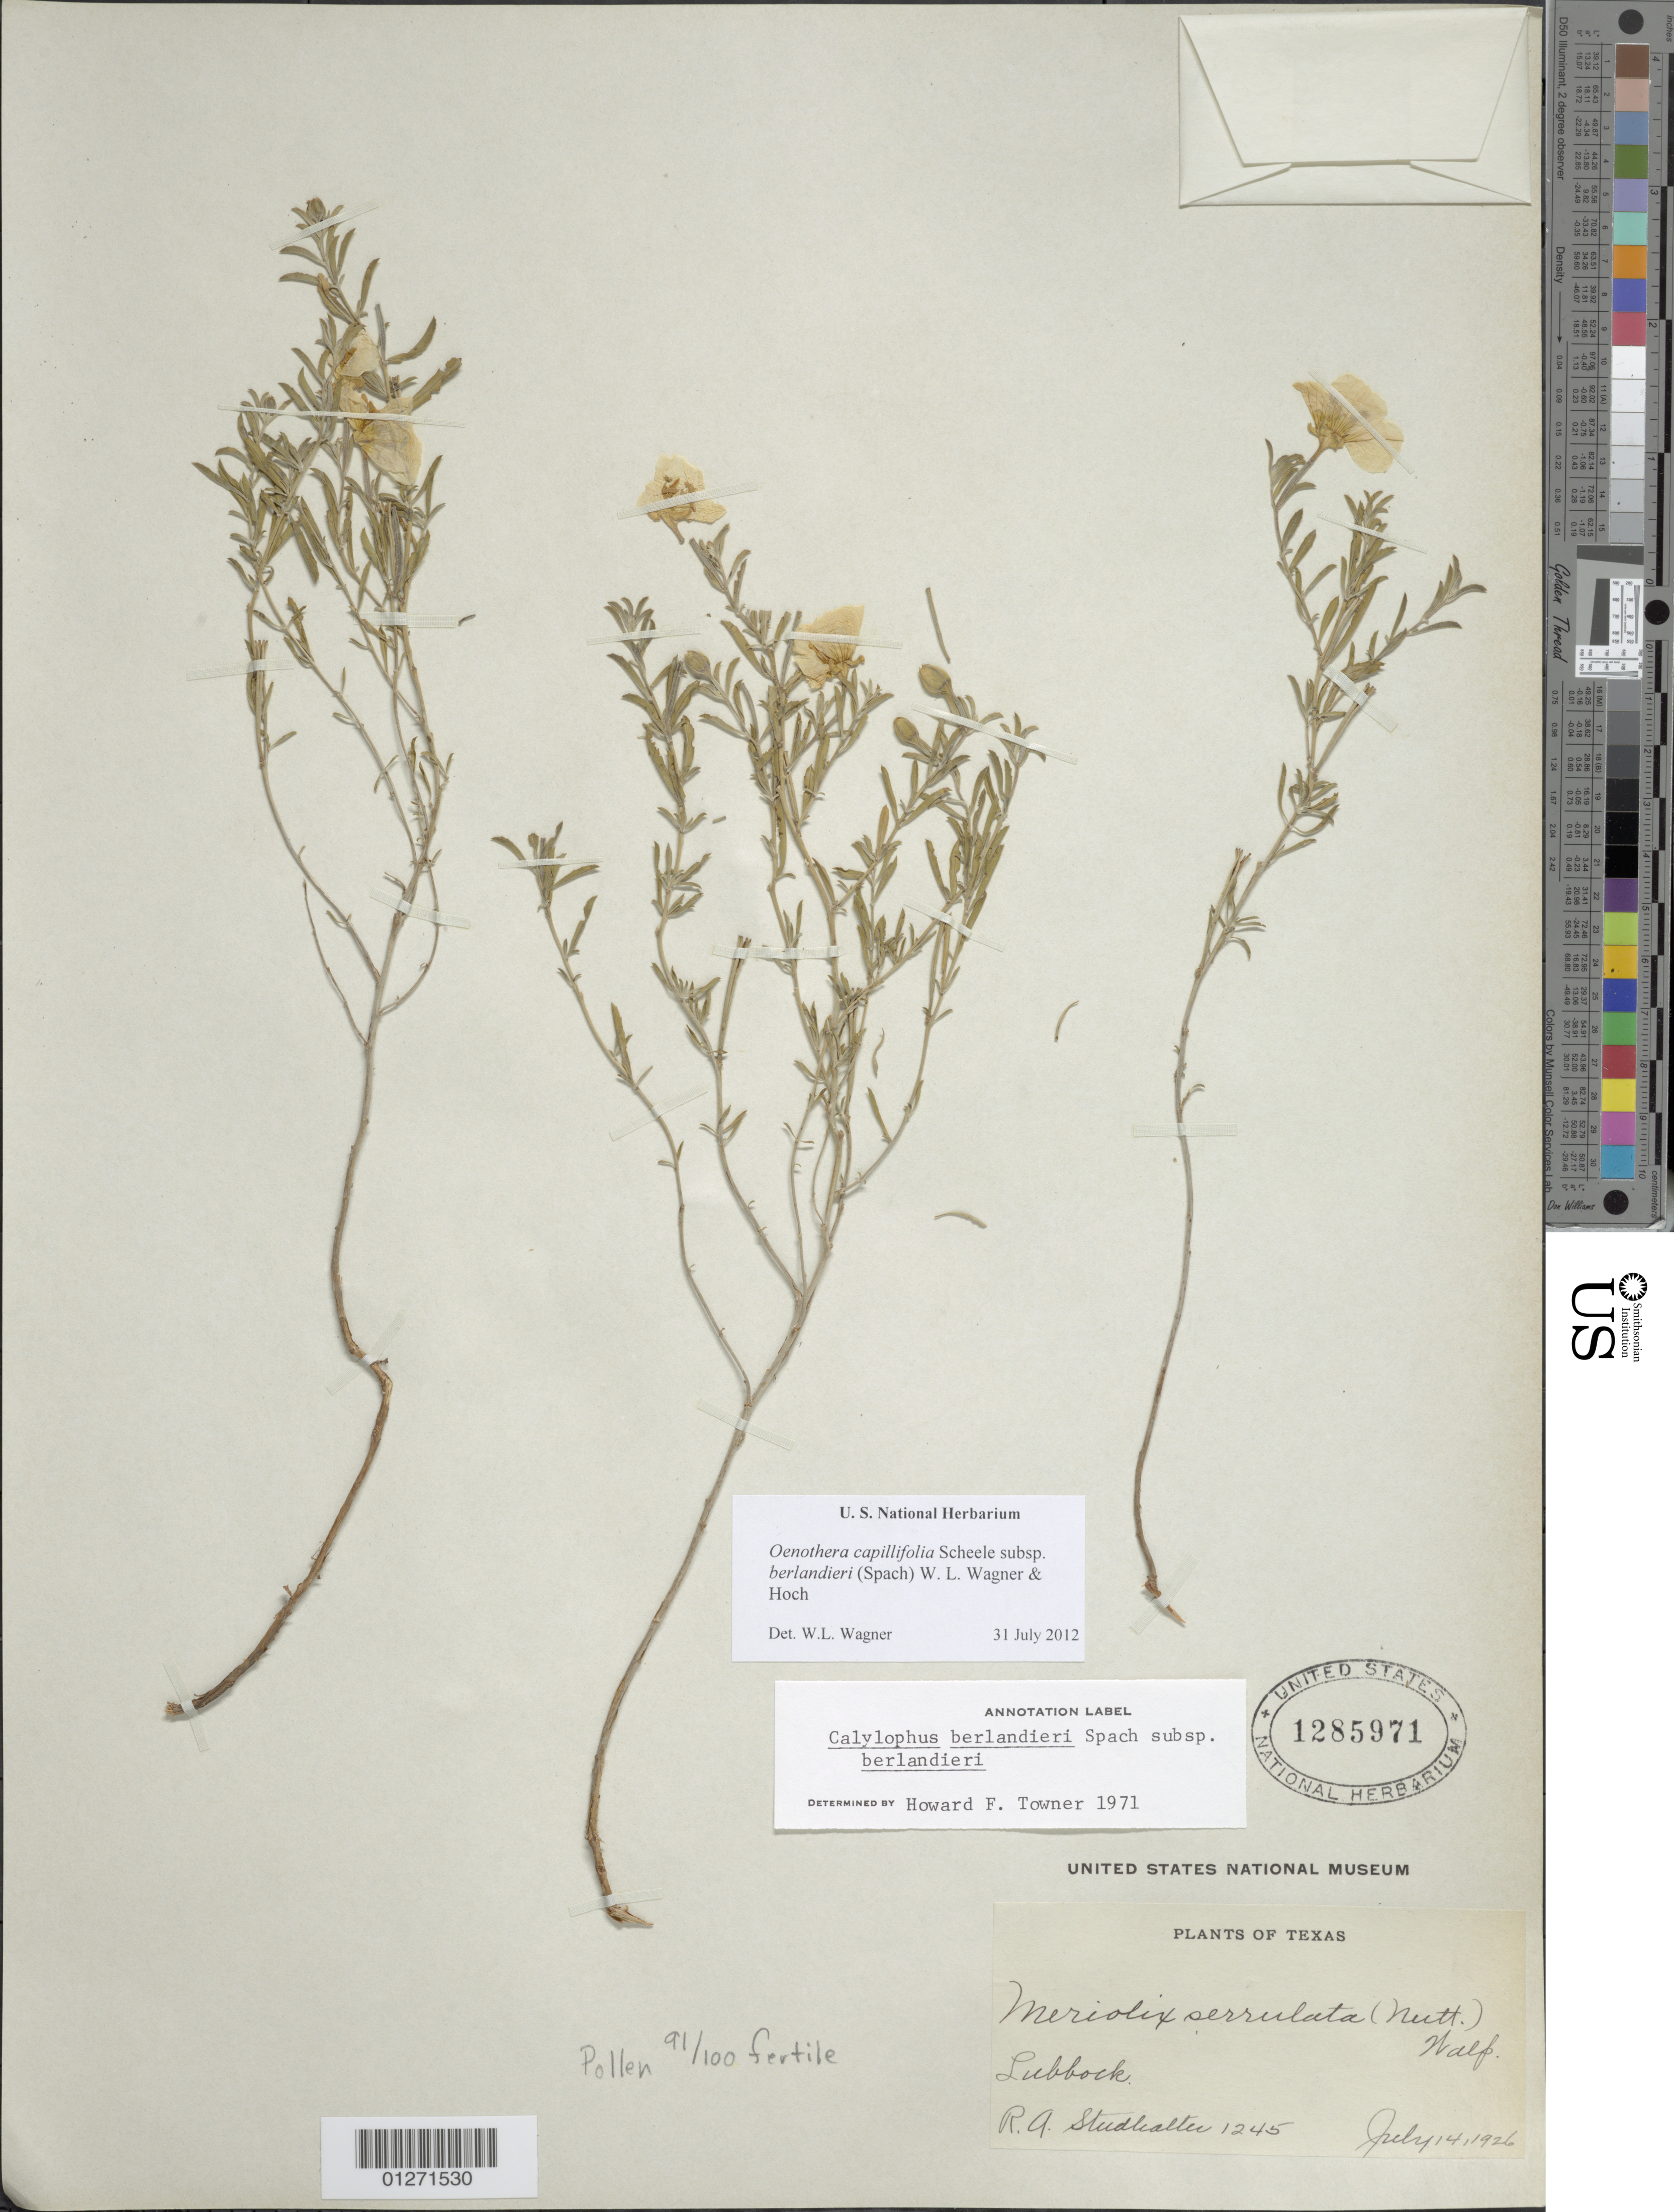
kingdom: Plantae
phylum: Tracheophyta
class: Magnoliopsida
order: Myrtales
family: Onagraceae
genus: Oenothera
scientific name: Oenothera capillifolia subsp. berlandieri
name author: (Spach) W.L. Wagner & Hoch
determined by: Wagner, W. L., (BOT), Smithsonian Institution - National Museum of Natural History (UNITED STATES)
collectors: R. Studlealter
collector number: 1245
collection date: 1926-07-14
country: United States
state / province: Texas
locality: Lubbock.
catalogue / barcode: US 1285971